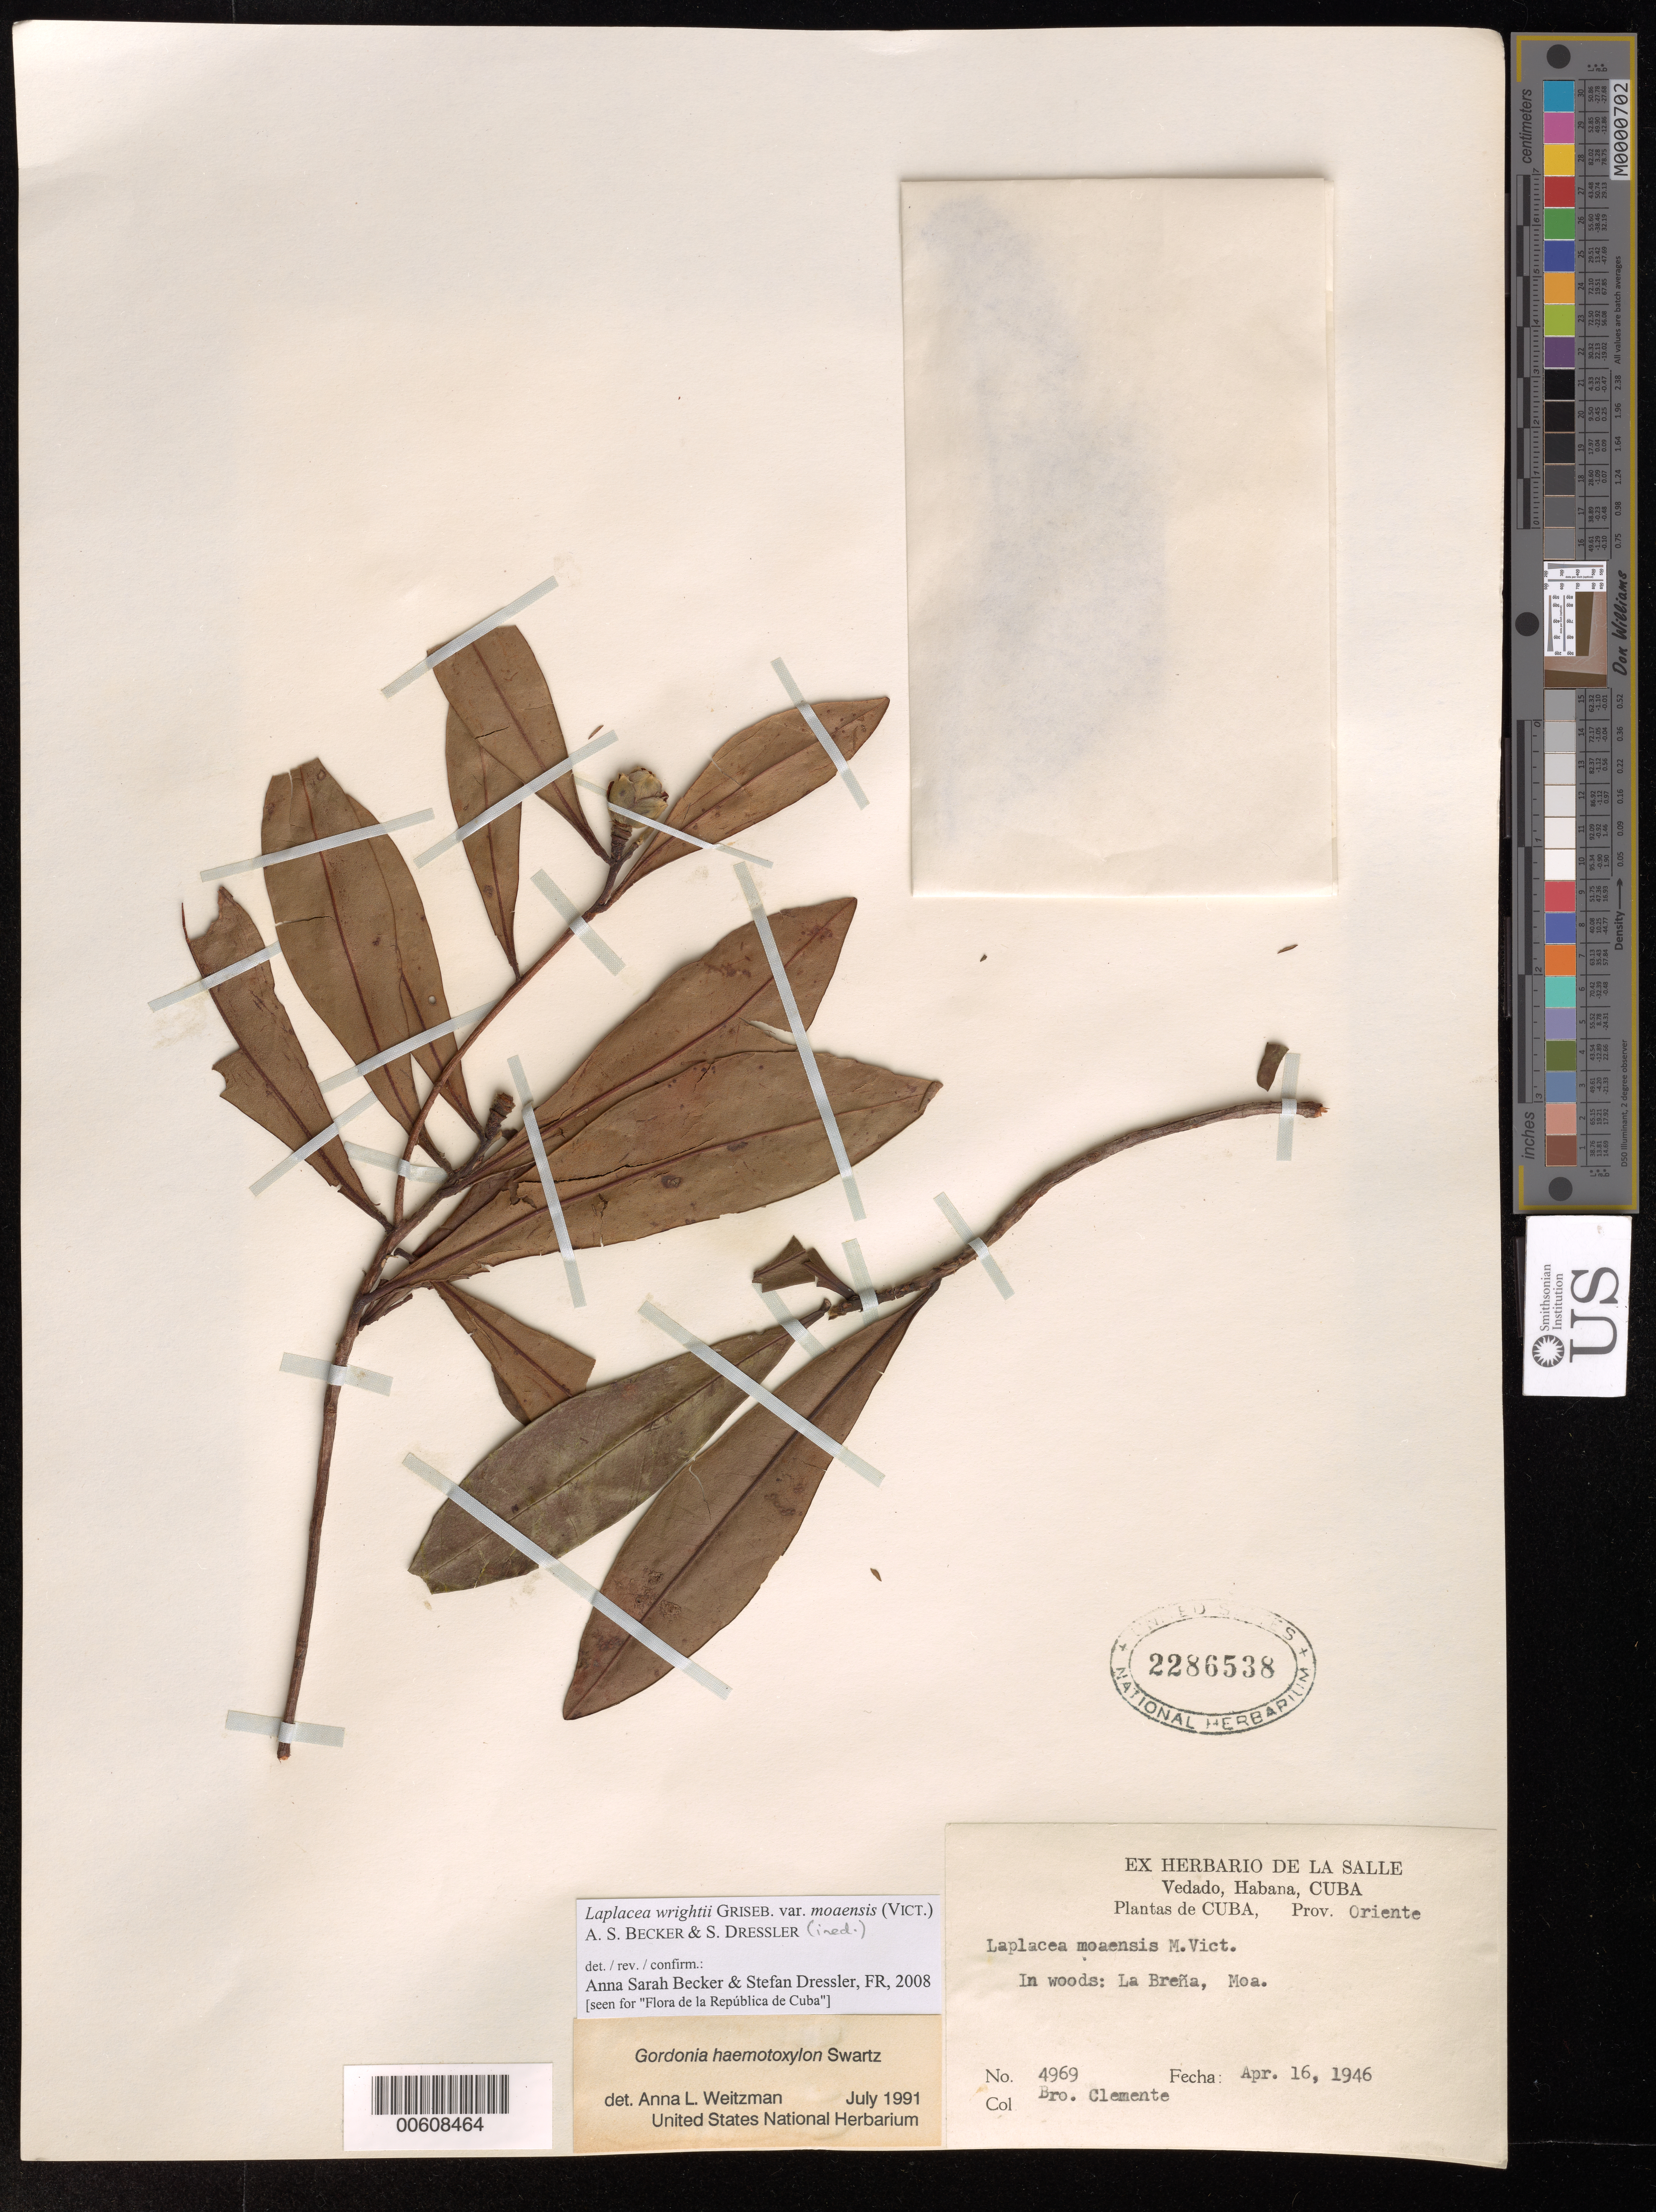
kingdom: Plantae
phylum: Tracheophyta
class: Magnoliopsida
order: Ericales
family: Theaceae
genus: Laplacea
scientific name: Laplacea wrightii var. moaensis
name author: (Vict.) A. S. Becker & S. Dressler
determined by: Becker, Anna S.; Dressler, S.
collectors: B. Clement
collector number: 4969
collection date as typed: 16 Apr 1946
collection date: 1946-04-16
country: Cuba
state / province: Oriente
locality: La Breña, Moa.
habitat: Woods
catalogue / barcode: US 2286538